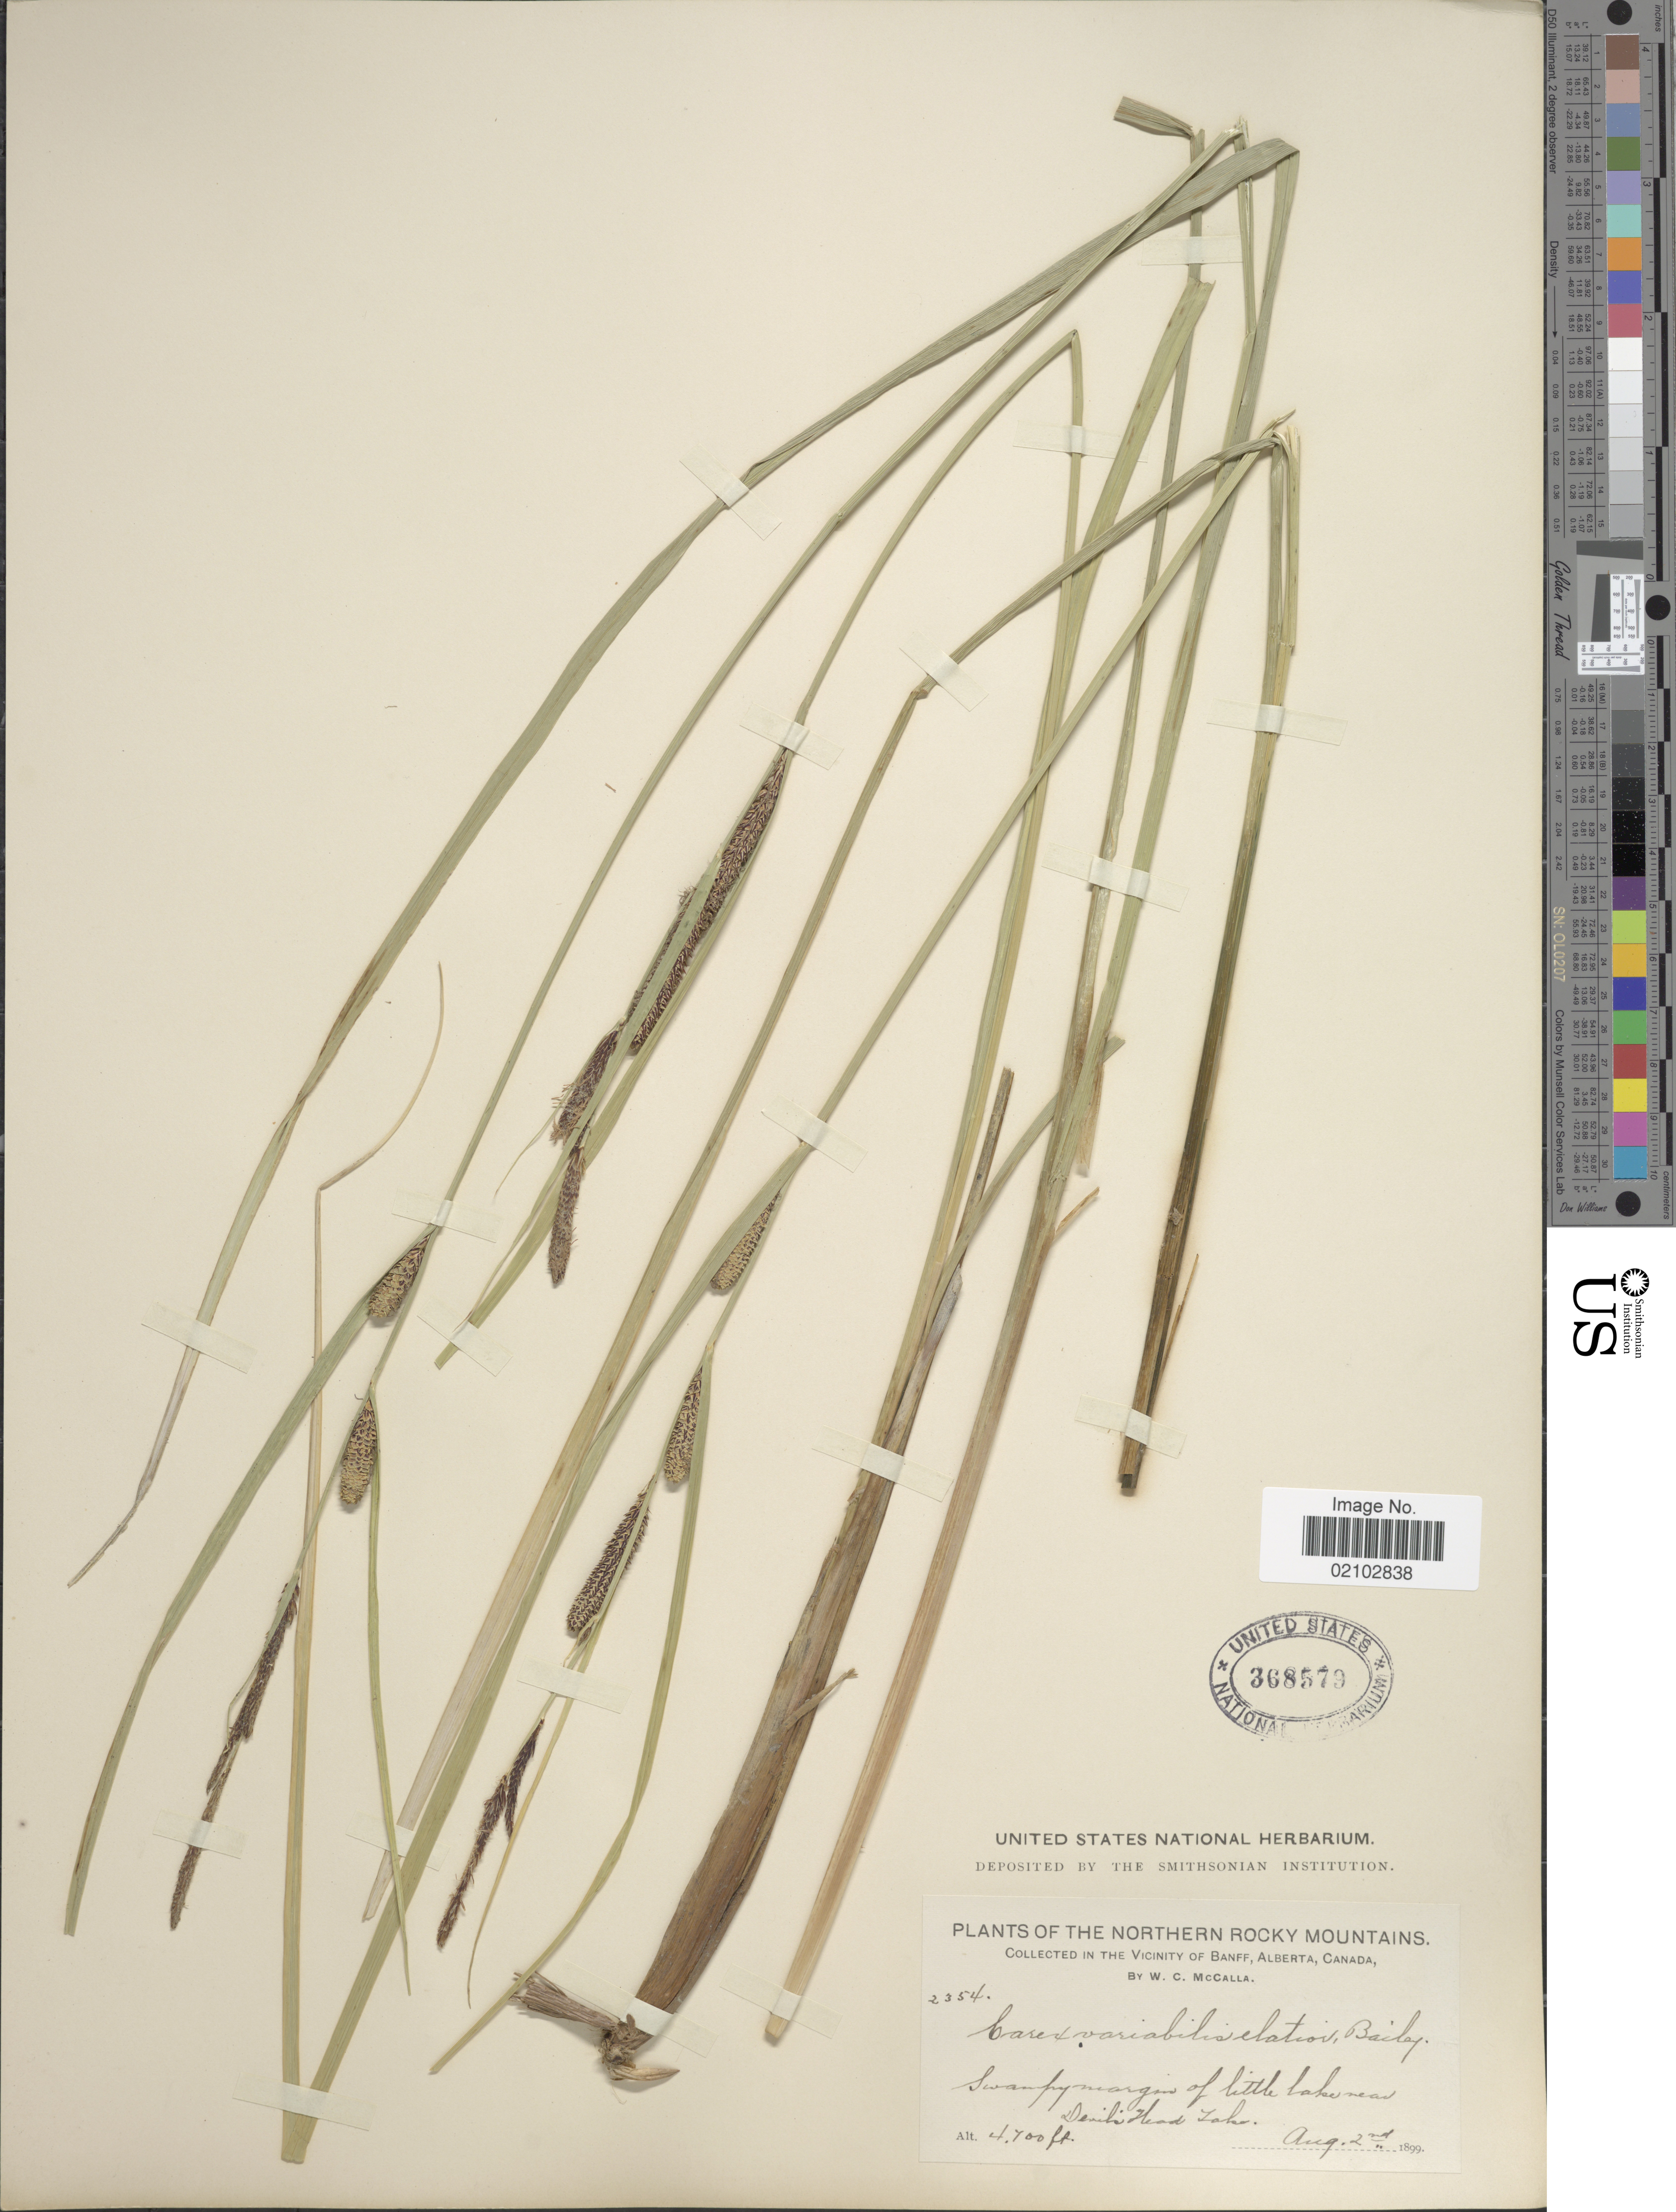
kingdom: Plantae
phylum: Tracheophyta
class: Liliopsida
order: Poales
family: Cyperaceae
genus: Carex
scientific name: Carex aquatilis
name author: Wahlenb.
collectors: W. McCalla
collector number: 2354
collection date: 1899-08-02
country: Canada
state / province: Alberta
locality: The Northern Rocky Mountains, in the vicinity of Banff, Swampy margin of little lake near Devils Head Lake.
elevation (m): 1433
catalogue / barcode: US 368579